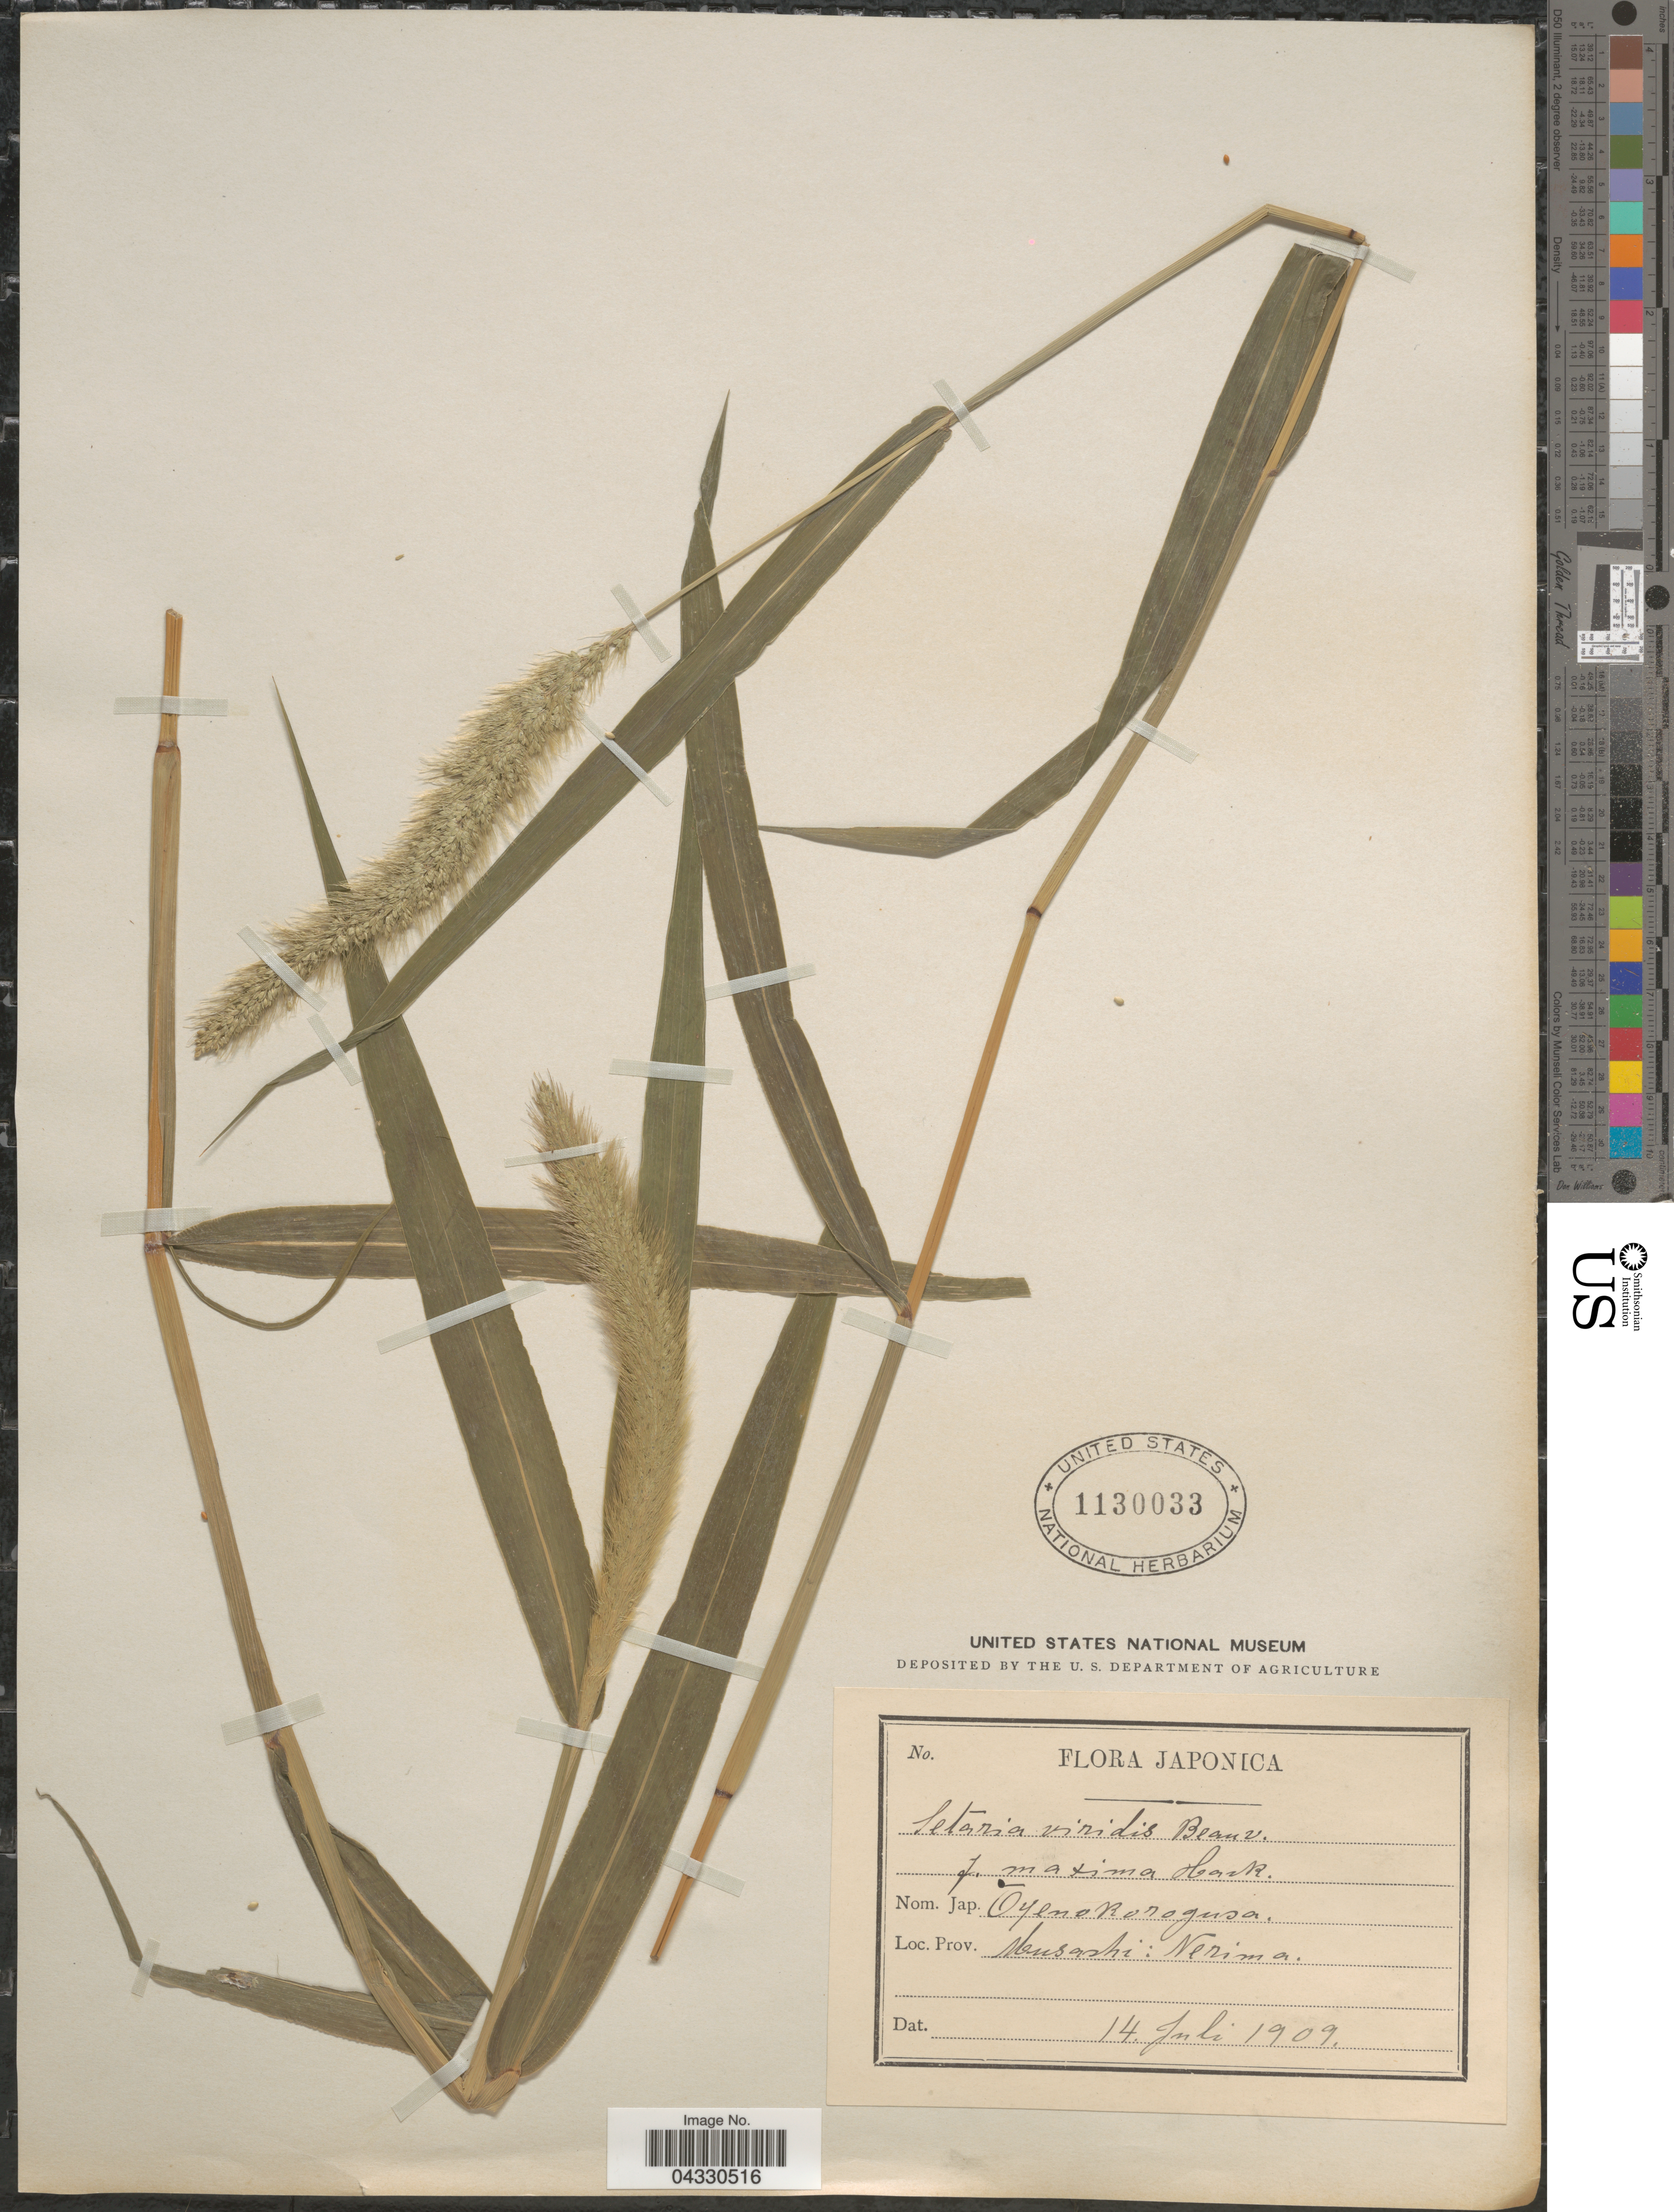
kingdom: Plantae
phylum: Tracheophyta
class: Liliopsida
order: Poales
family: Poaceae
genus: Setaria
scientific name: Setaria viridis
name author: (L.) P. Beauv.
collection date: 1909-07-14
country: Japan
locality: Musashi: Nekima.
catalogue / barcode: US 1130033